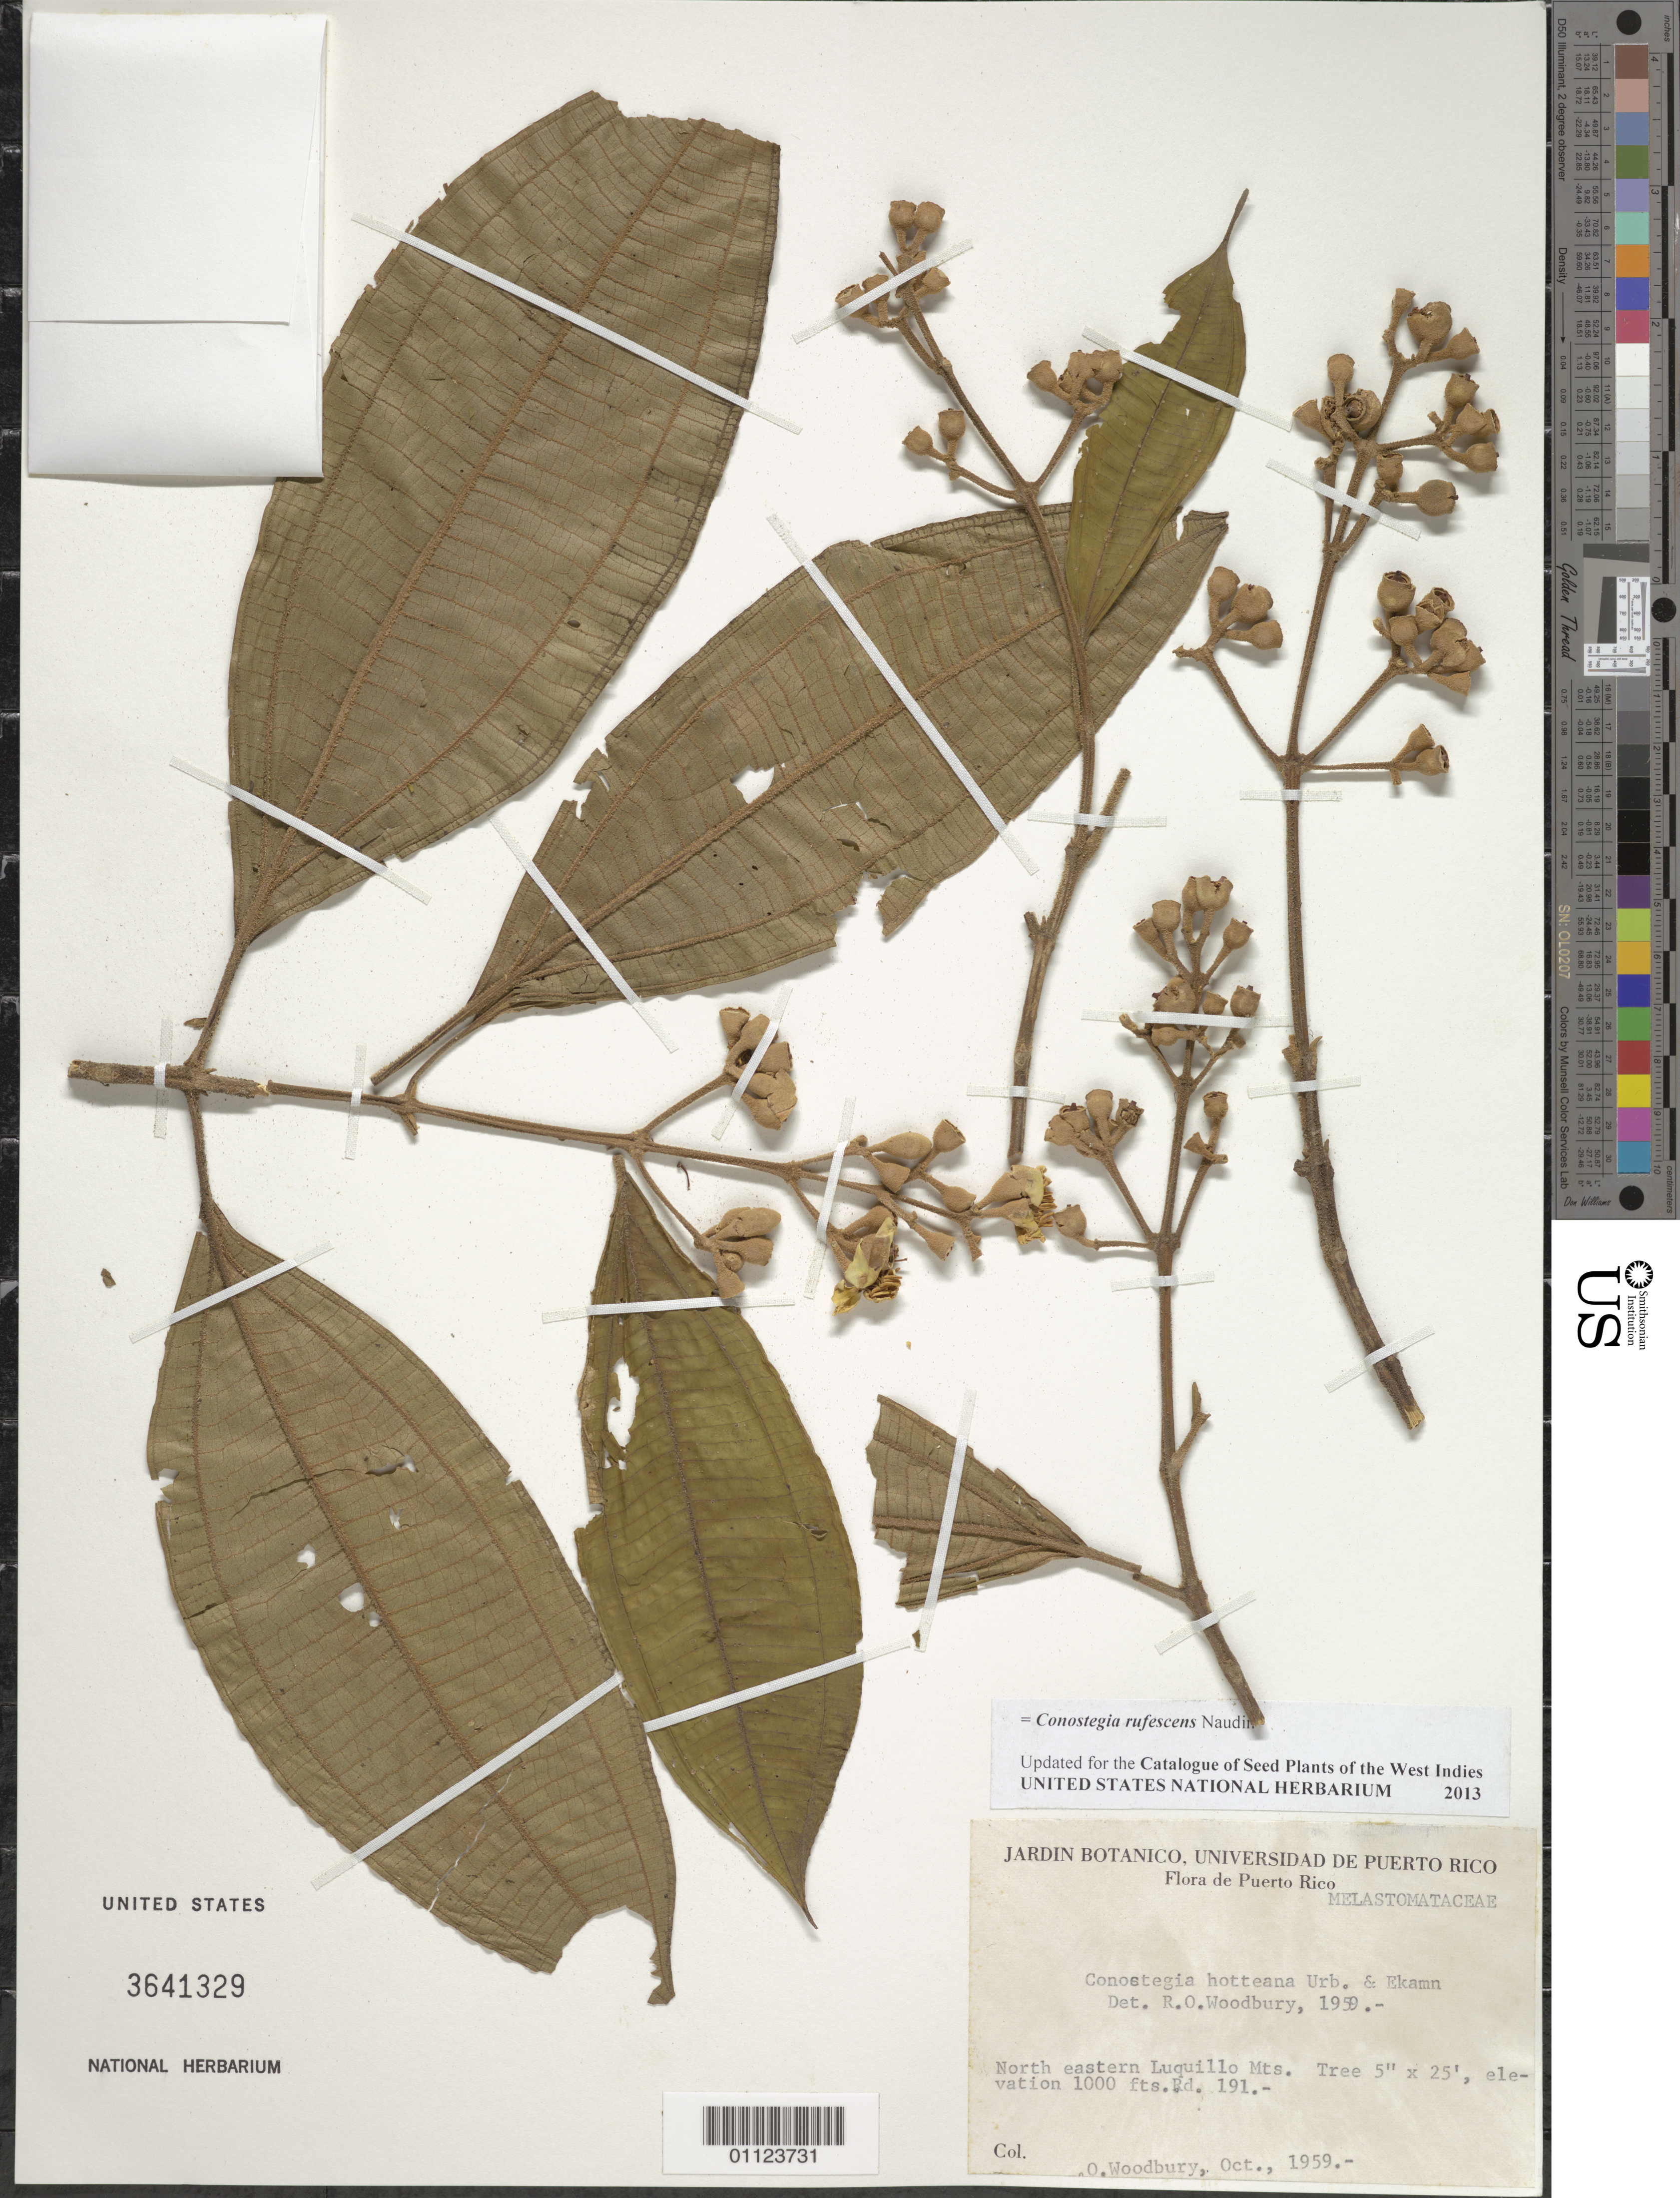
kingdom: Plantae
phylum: Tracheophyta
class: Magnoliopsida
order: Myrtales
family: Melastomataceae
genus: Conostegia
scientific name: Conostegia rufescens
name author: Naudin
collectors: R. O. Woodbury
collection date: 1959-10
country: Puerto Rico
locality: Northeastern Luquillo Mts., Rd. 191.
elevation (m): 305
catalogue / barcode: US 3641329